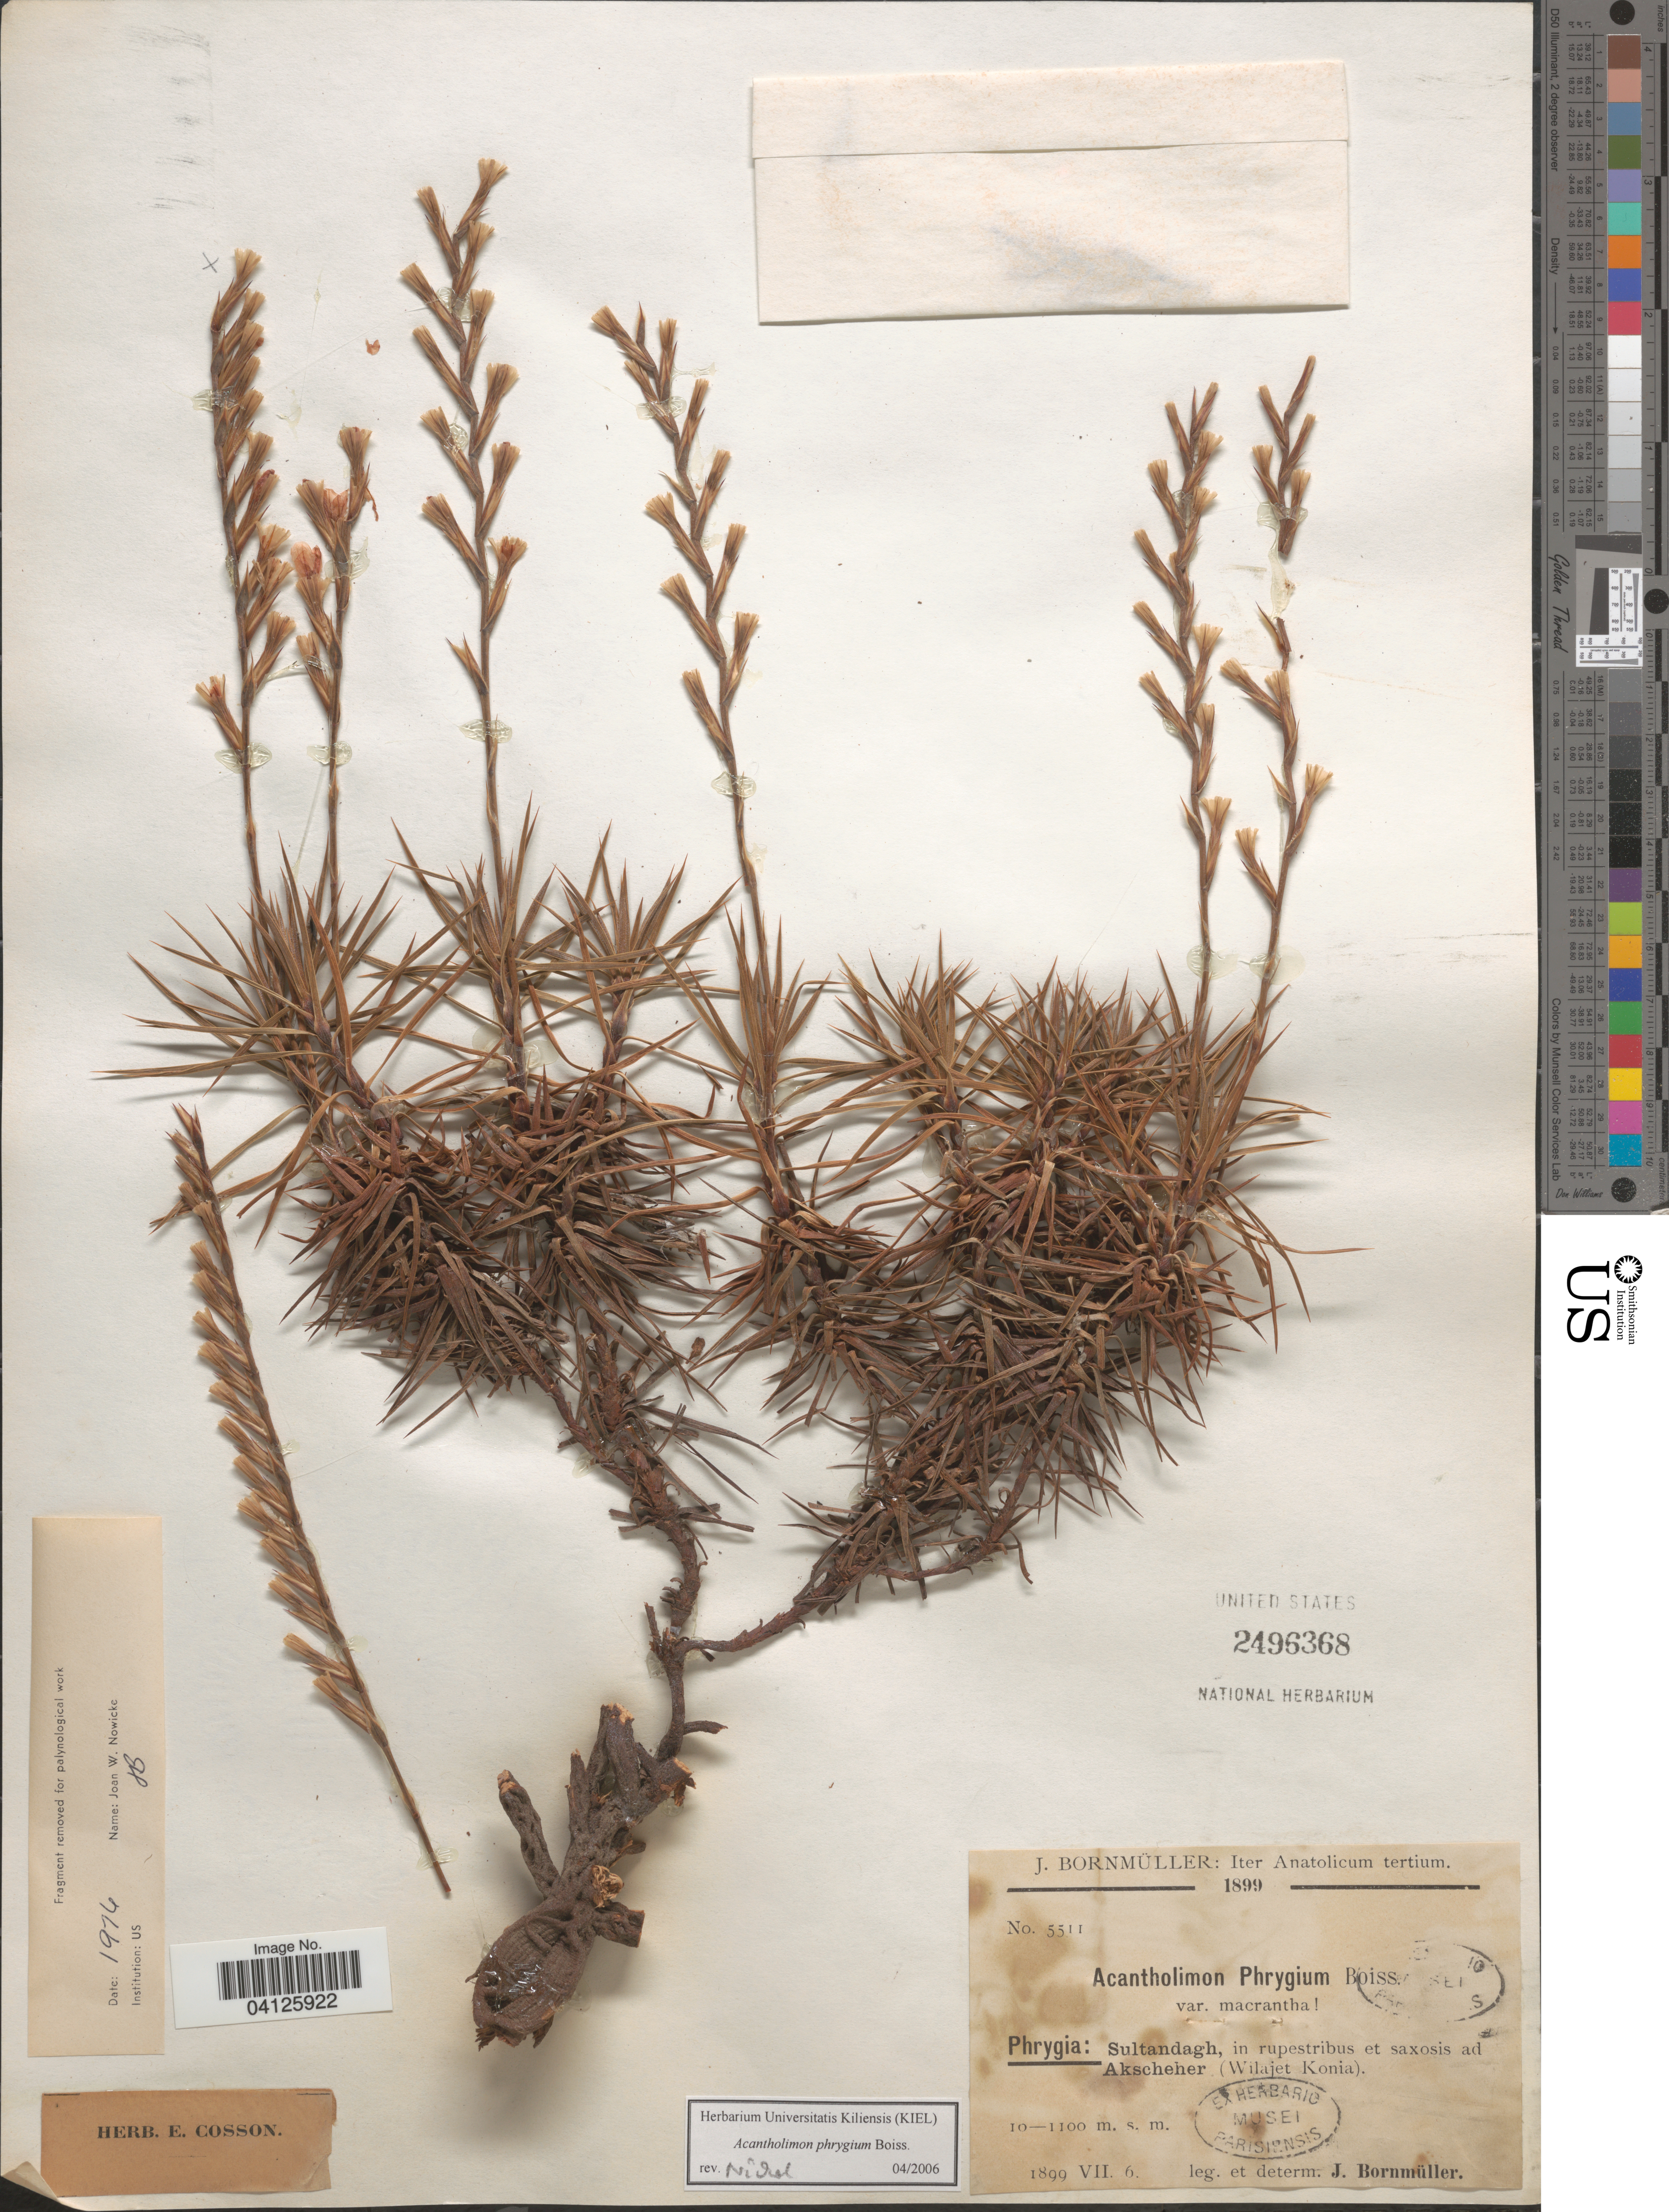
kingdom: Plantae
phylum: Tracheophyta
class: Magnoliopsida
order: Caryophyllales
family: Plumbaginaceae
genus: Acantholimon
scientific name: Acantholimon phrygium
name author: Boiss.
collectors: J. Bornmüller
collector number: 5511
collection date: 1899-07-06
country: Greece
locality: Iter Anatolicum tertium 1899. Phrygia: Sultandagh, in rupestribus et saxosis ad Akscheher (Wilajet Konia).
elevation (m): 1000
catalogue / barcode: US 2496368